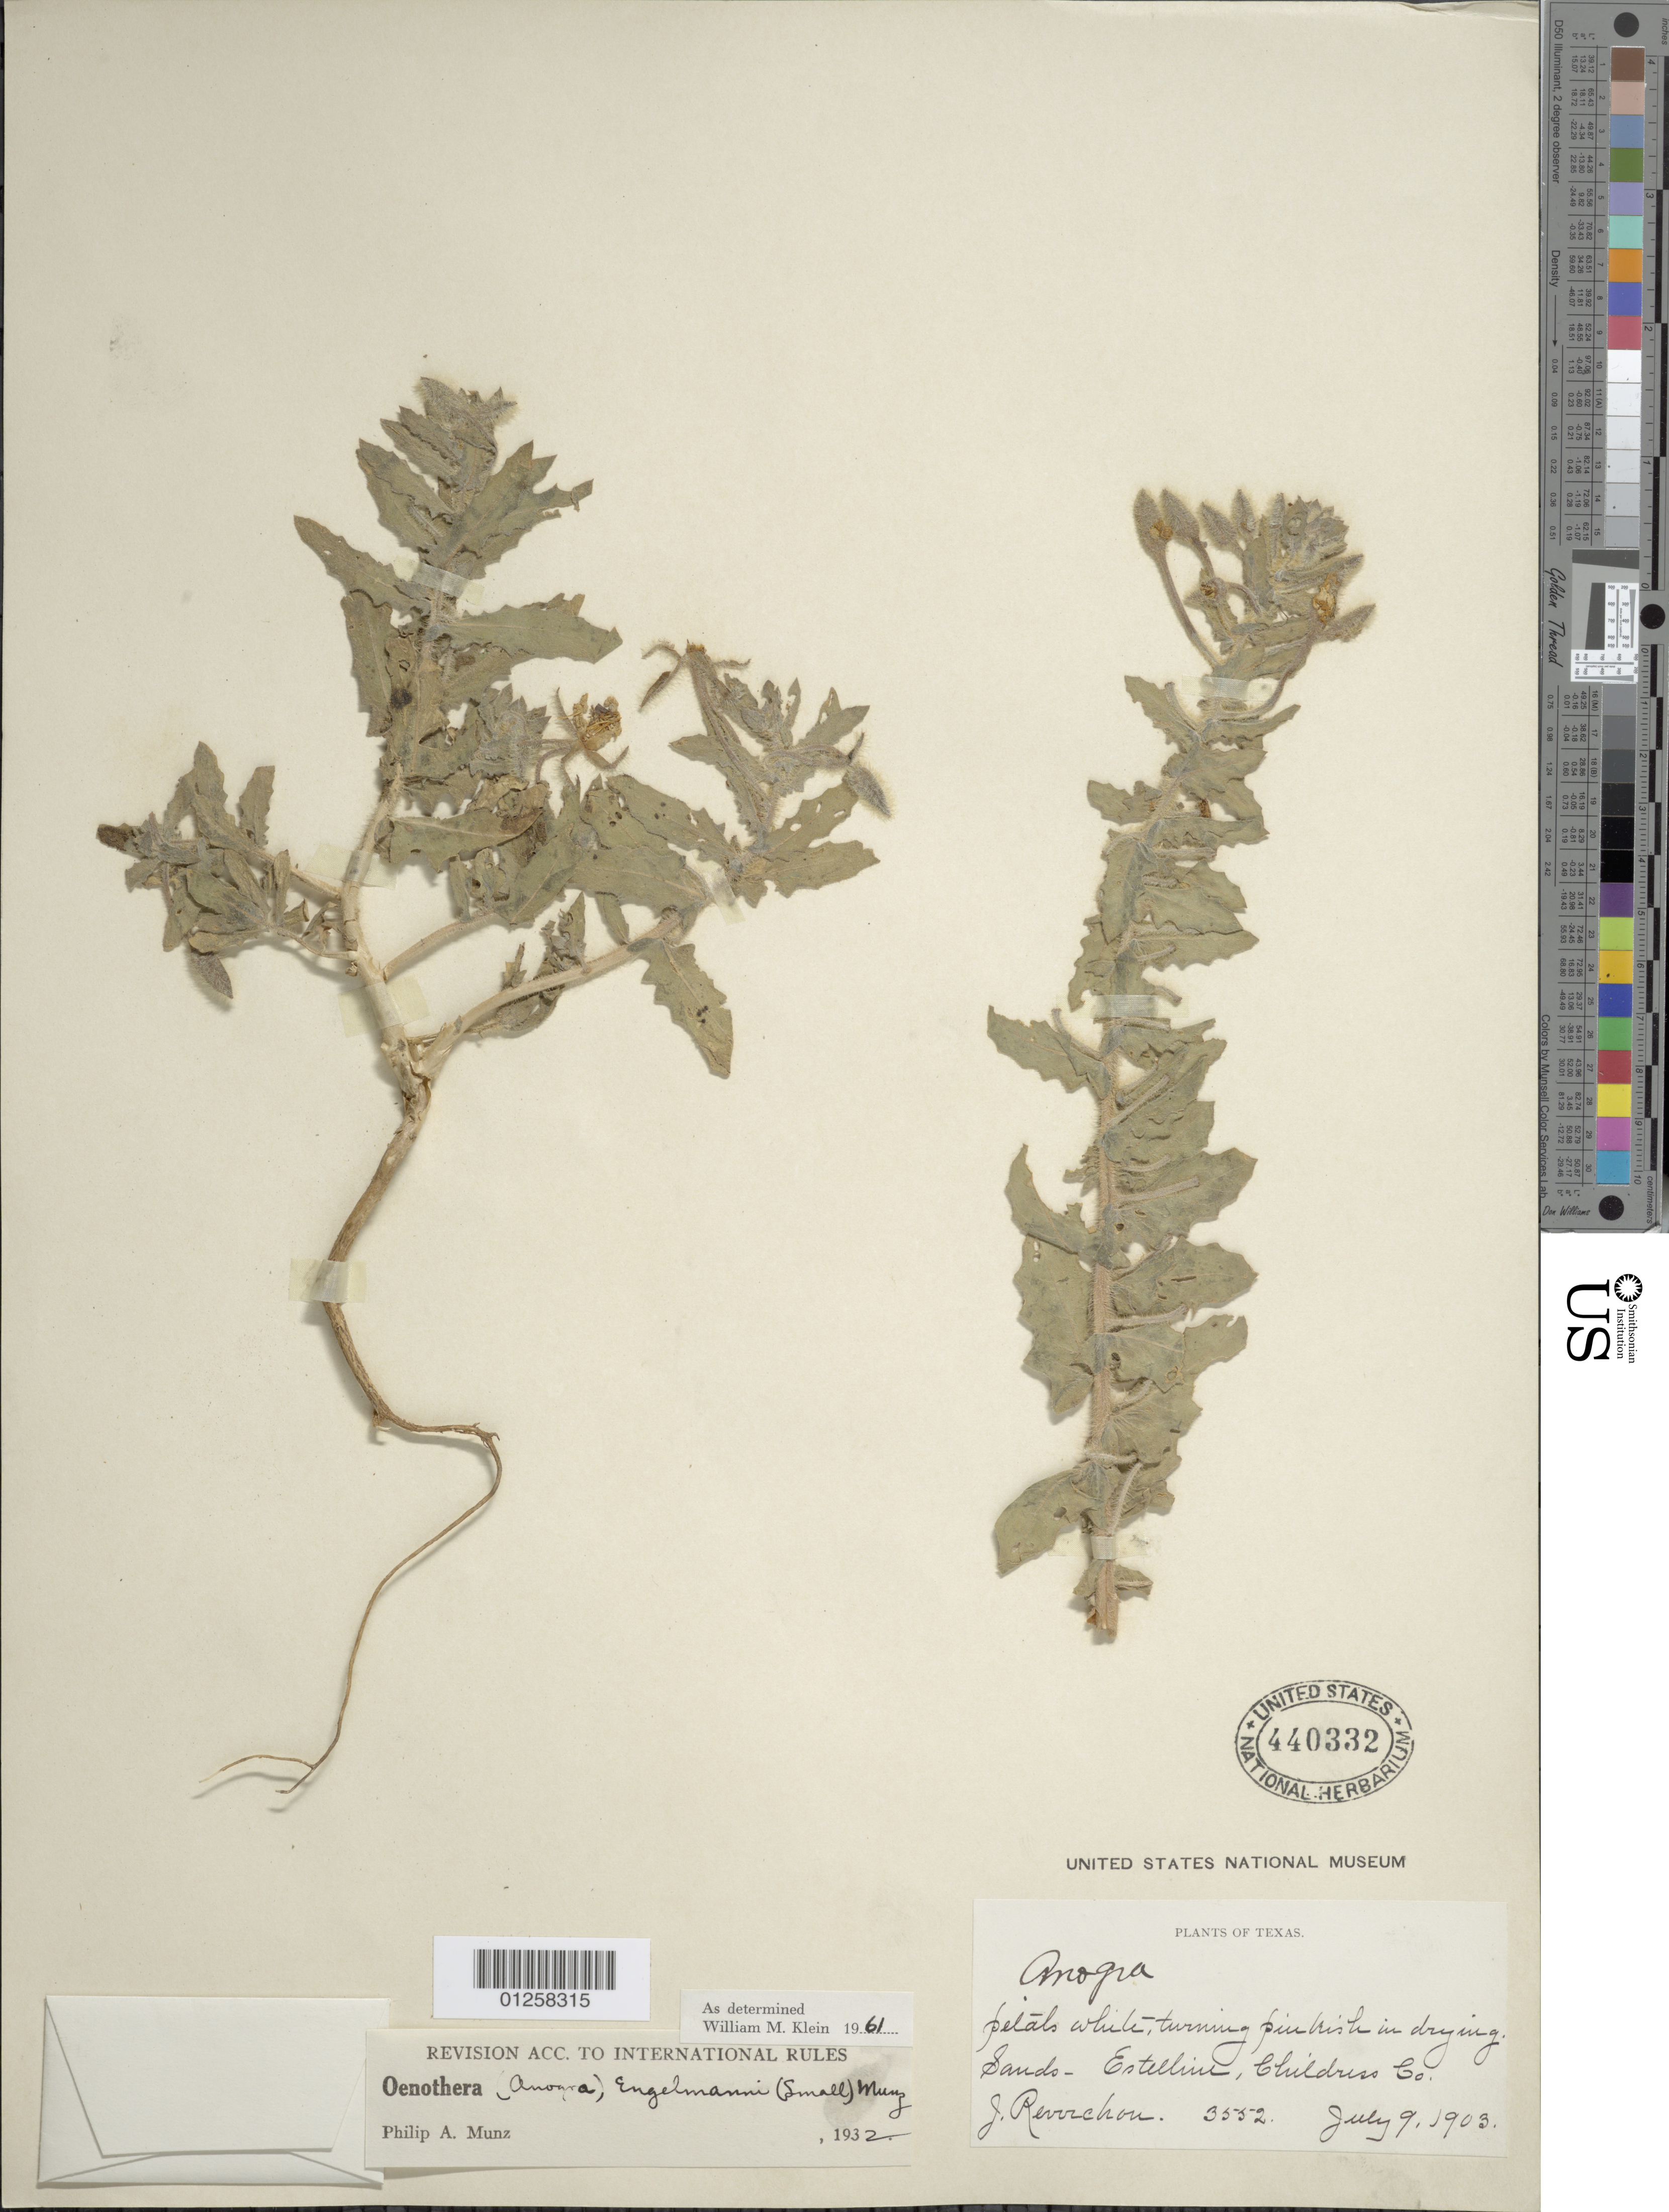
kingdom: Plantae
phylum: Tracheophyta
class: Magnoliopsida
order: Myrtales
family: Onagraceae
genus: Oenothera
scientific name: Oenothera engelmannii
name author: (Small) Munz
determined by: Klein, W. M.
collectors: J. Reverchon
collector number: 3552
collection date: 1903-07-09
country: United States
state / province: Texas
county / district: Childress County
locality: Estelline.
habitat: Sands.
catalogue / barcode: US 440332